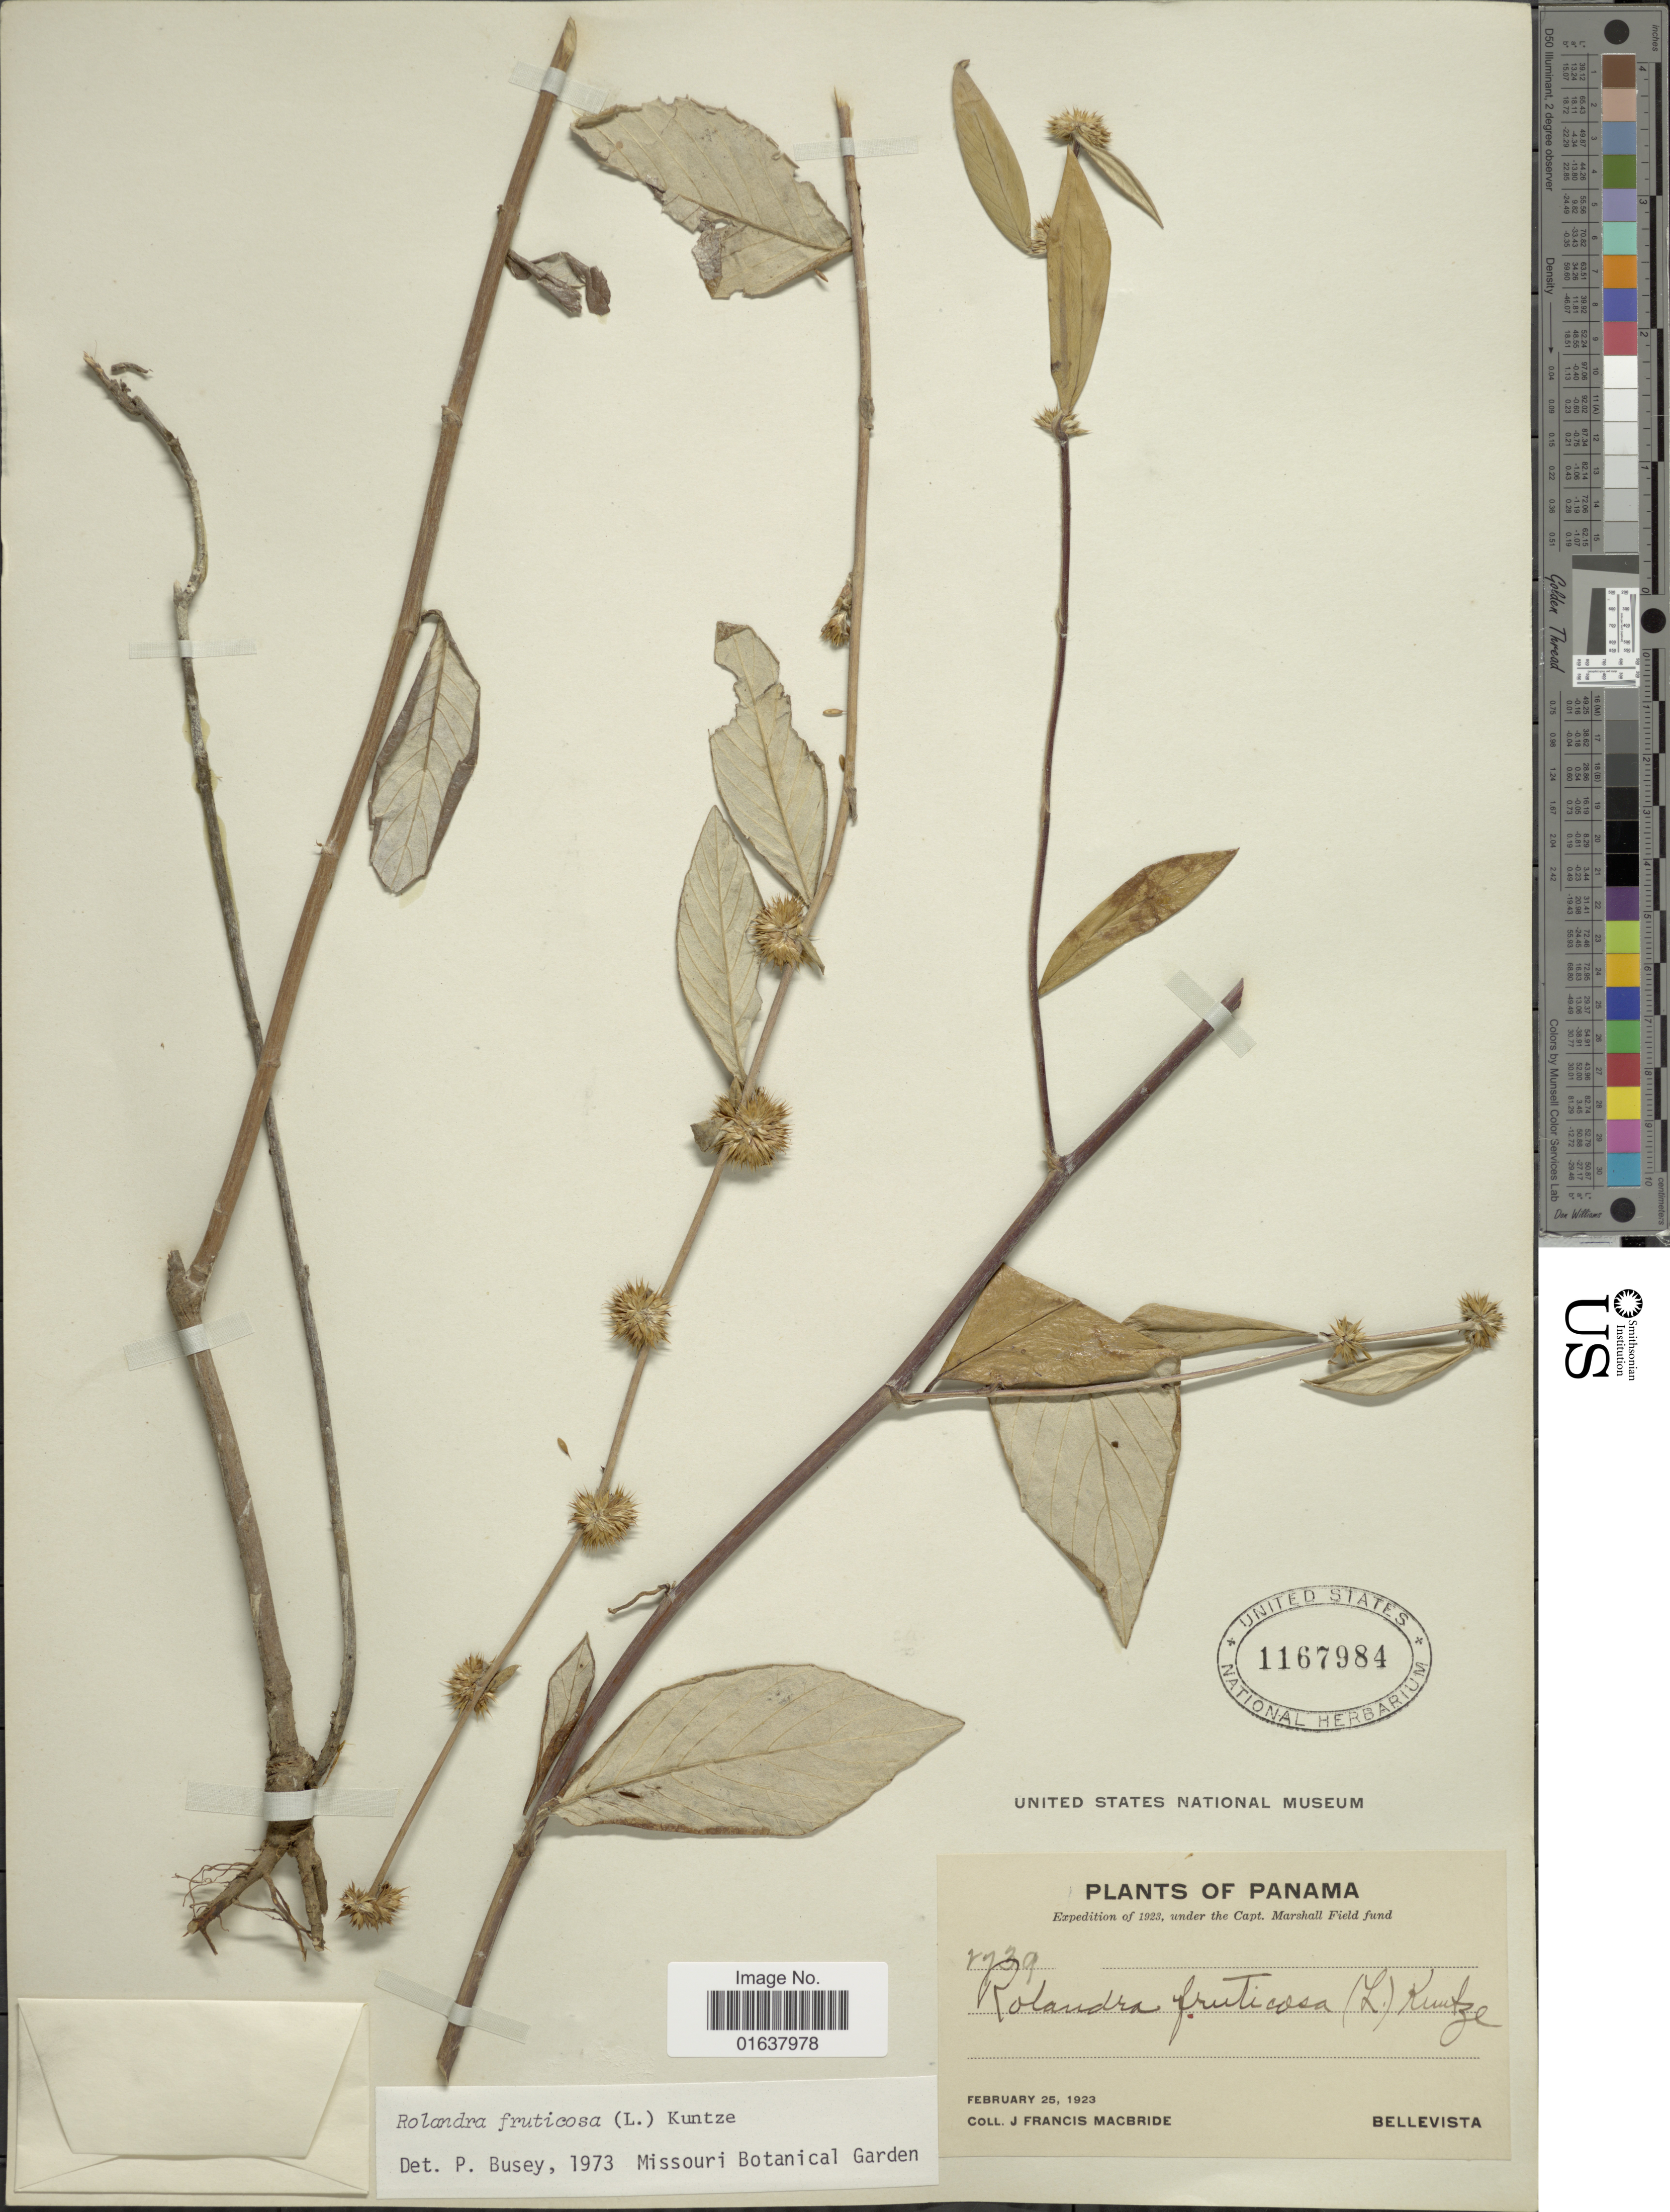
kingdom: Plantae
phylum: Tracheophyta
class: Magnoliopsida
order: Asterales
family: Asteraceae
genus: Rolandra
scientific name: Rolandra fruticosa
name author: (L.) Kuntze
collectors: J. F. Macbride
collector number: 1739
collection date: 1923-02-25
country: Panama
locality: Bellevista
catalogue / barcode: US 1167984